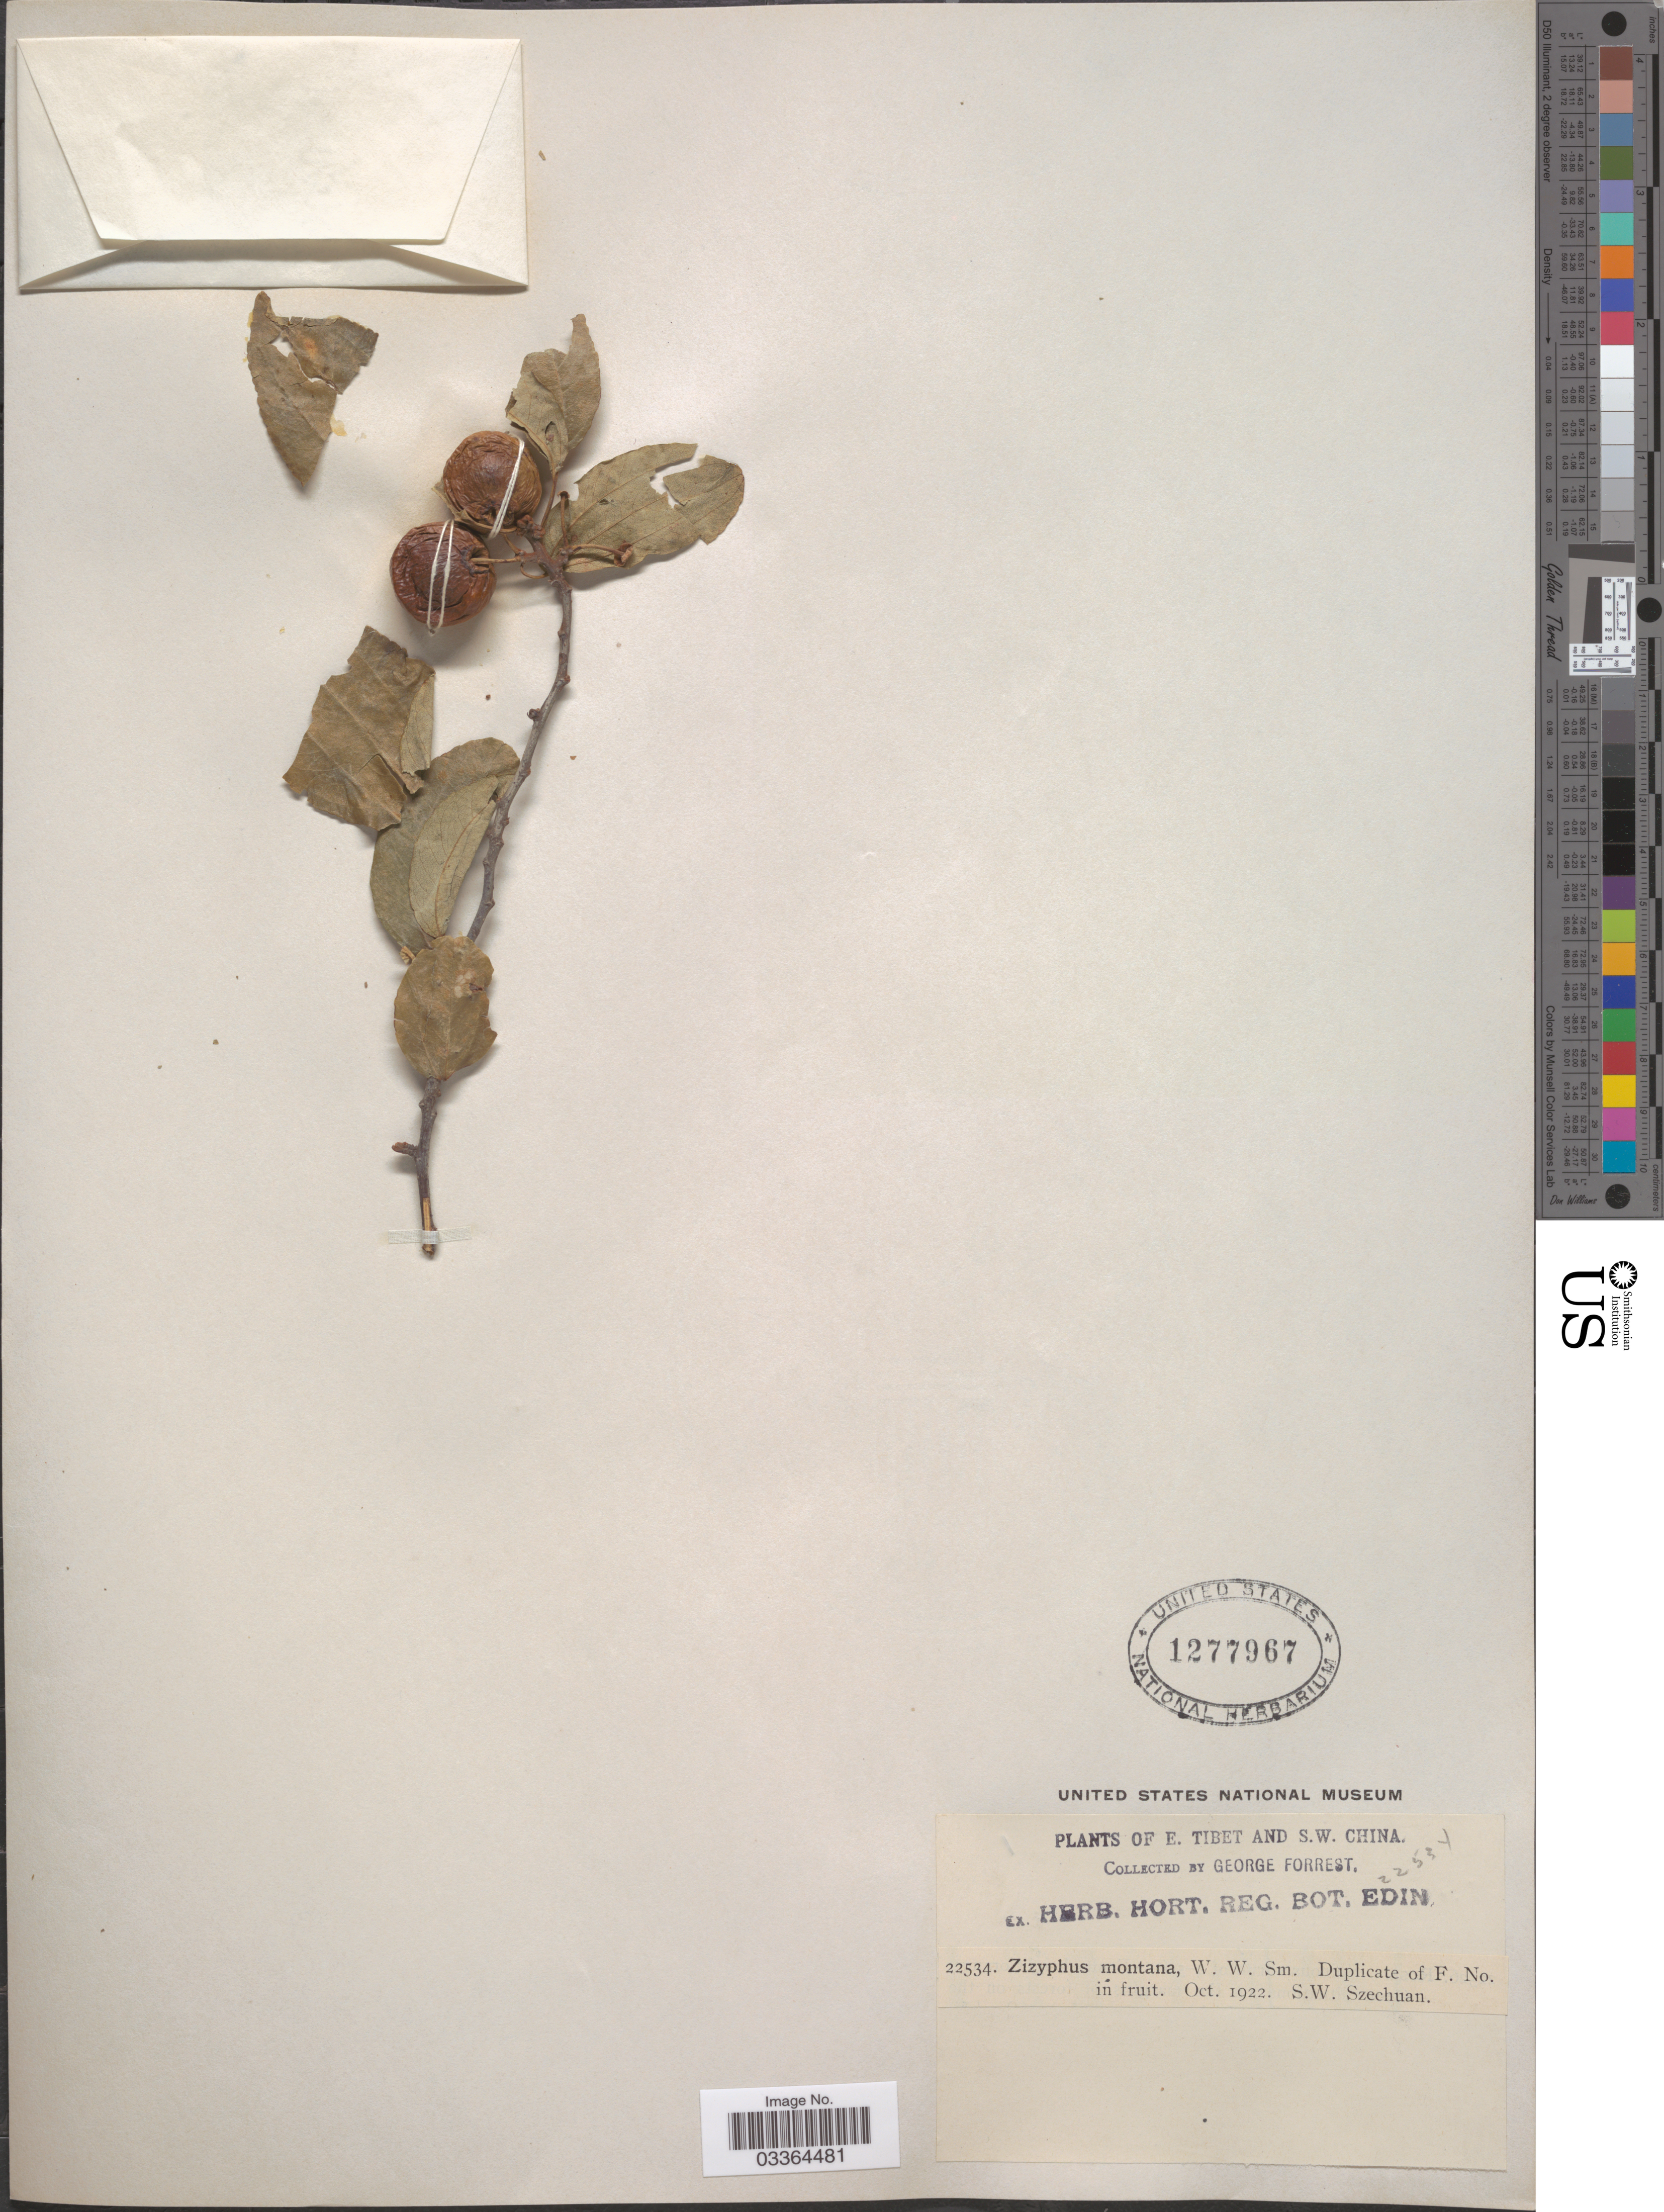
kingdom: Plantae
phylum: Tracheophyta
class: Magnoliopsida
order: Rosales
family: Rhamnaceae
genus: Ziziphus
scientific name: Ziziphus montana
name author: W.W. Sm.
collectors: G. Forrest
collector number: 22534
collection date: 1922-10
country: China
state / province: Sichuan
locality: E. Tibet and S.W. China. S.W. Szechuan.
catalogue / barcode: US 1277967